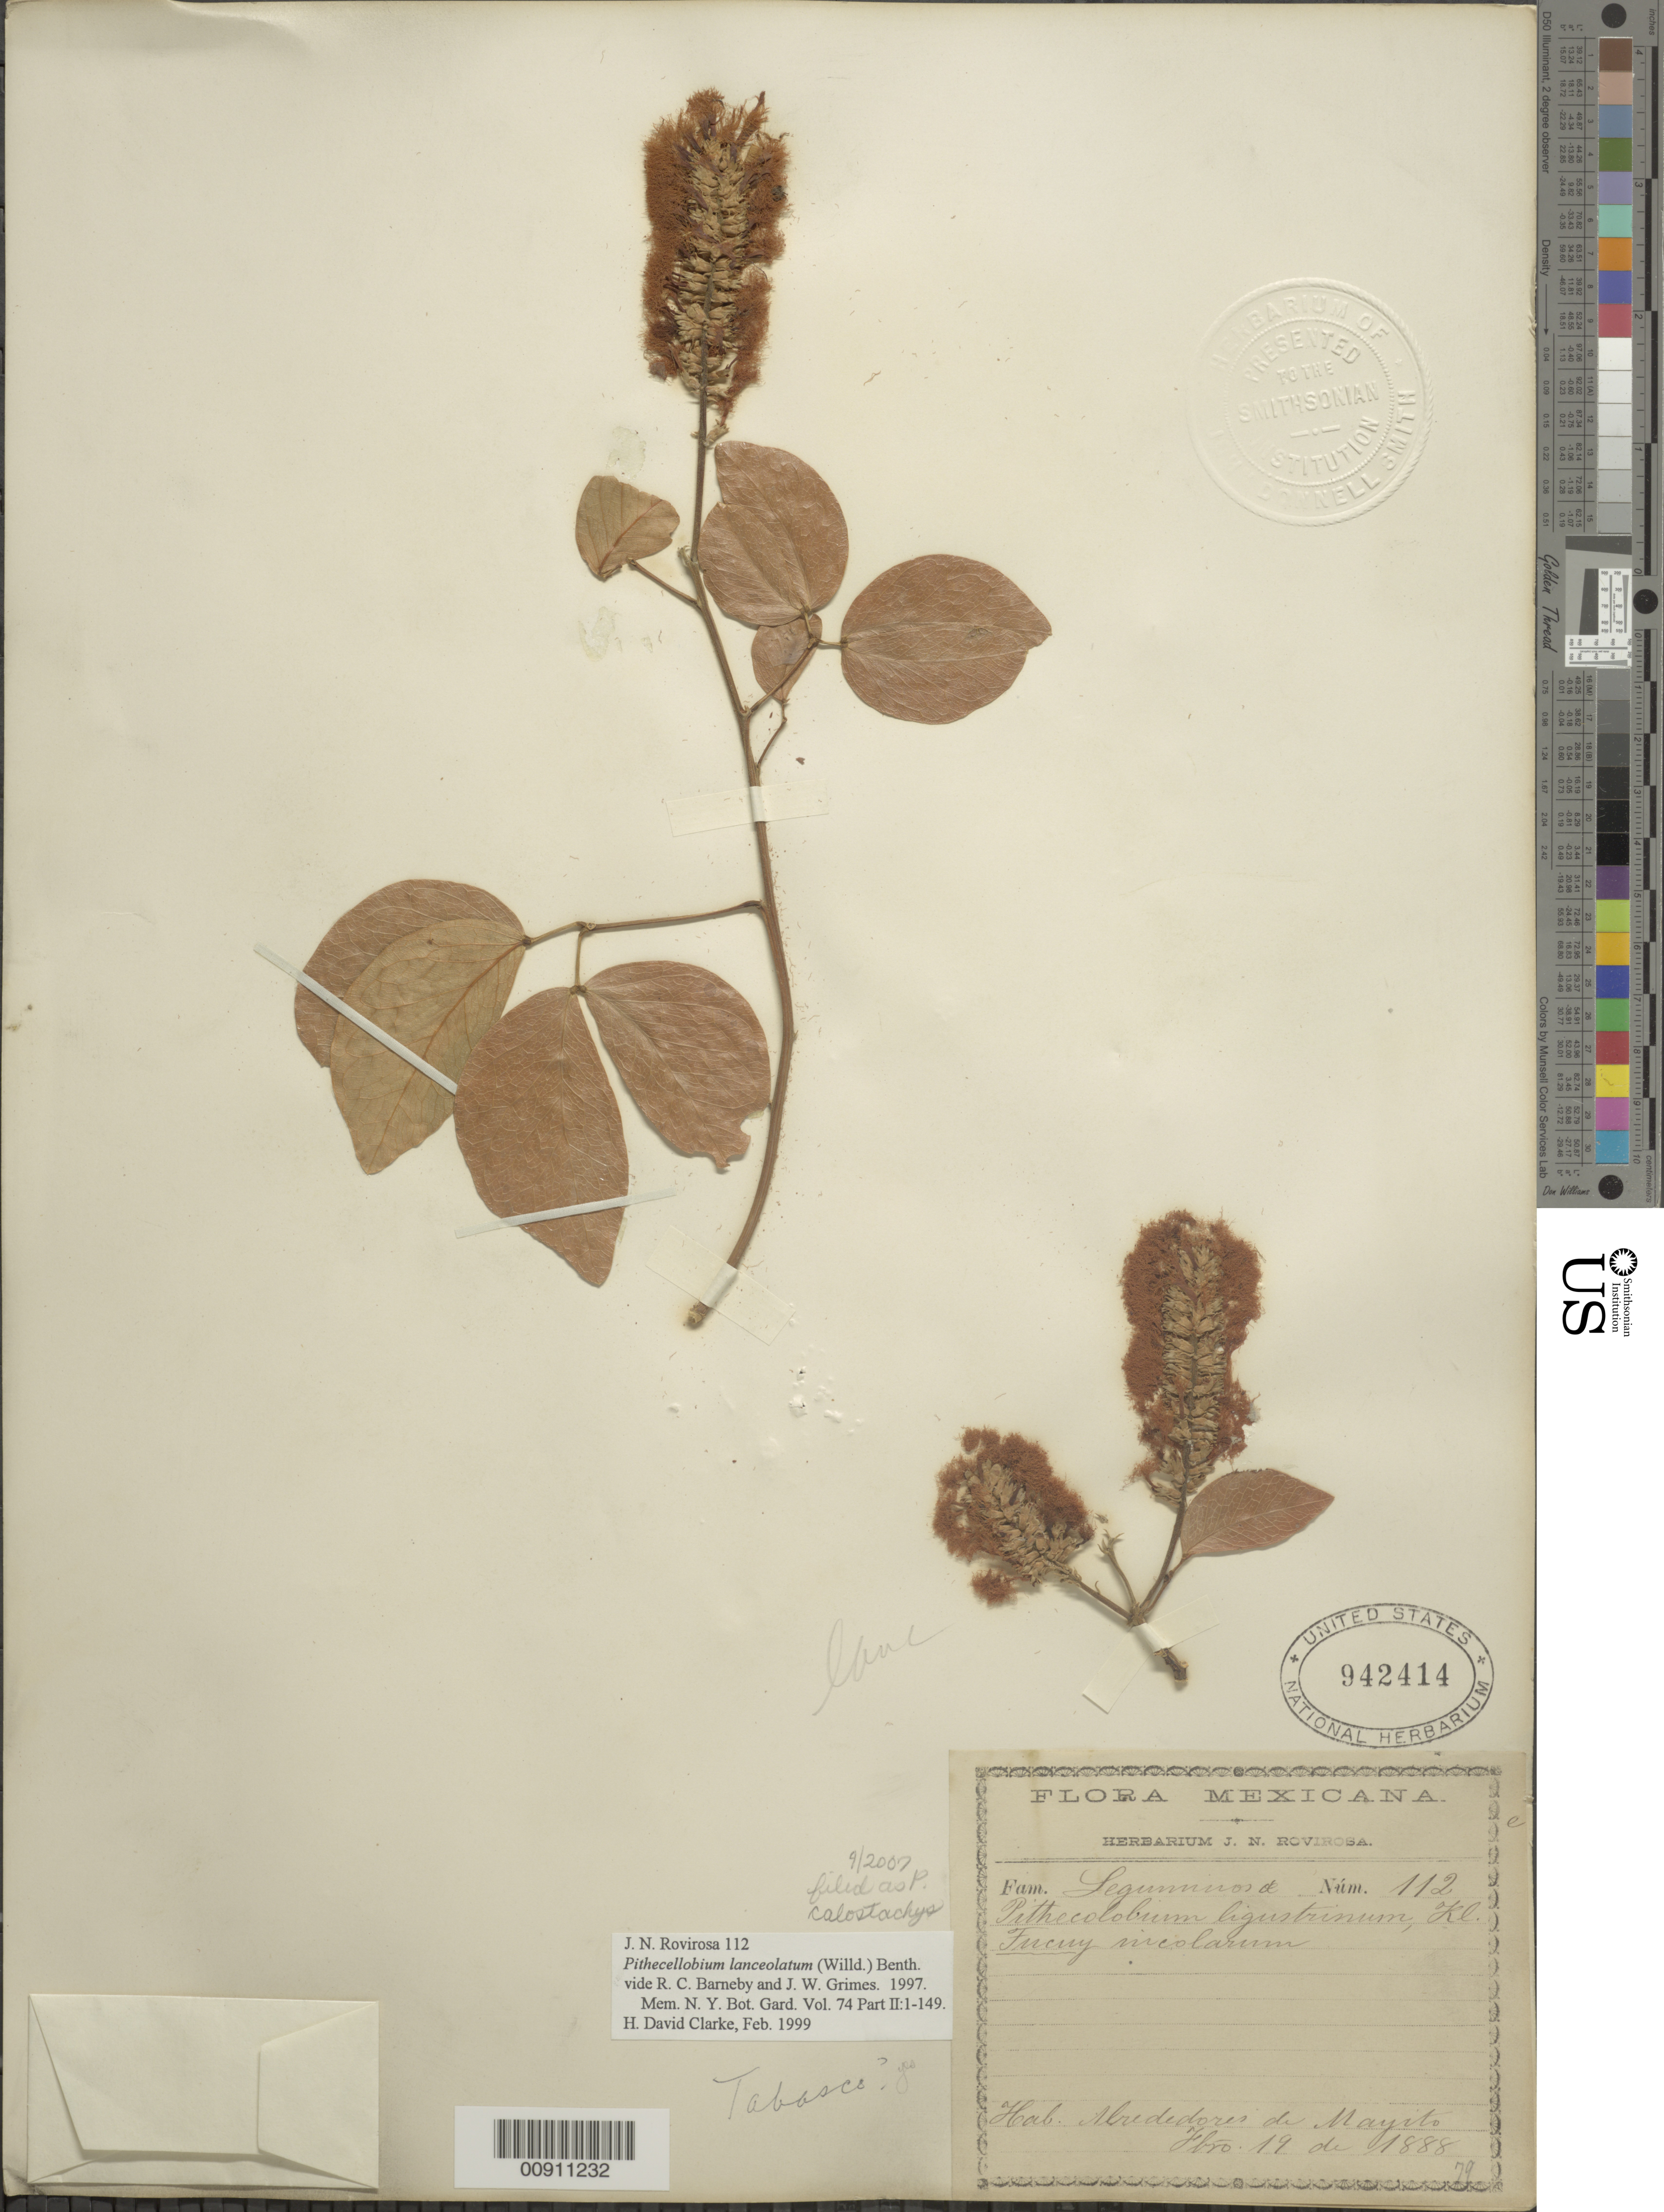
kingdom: Plantae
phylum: Tracheophyta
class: Magnoliopsida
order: Fabales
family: Fabaceae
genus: Pithecellobium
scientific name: Pithecellobium lanceolatum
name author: (Humb. & Bonpl. ex Willd.) Benth.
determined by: Clarke, H. D., University of North Carolina (Asheville)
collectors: J. N. Rovirosa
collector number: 112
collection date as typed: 19 Feb 1888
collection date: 1888-02-19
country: Mexico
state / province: Tabasco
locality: Alrededores de Mayito.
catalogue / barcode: US 942414